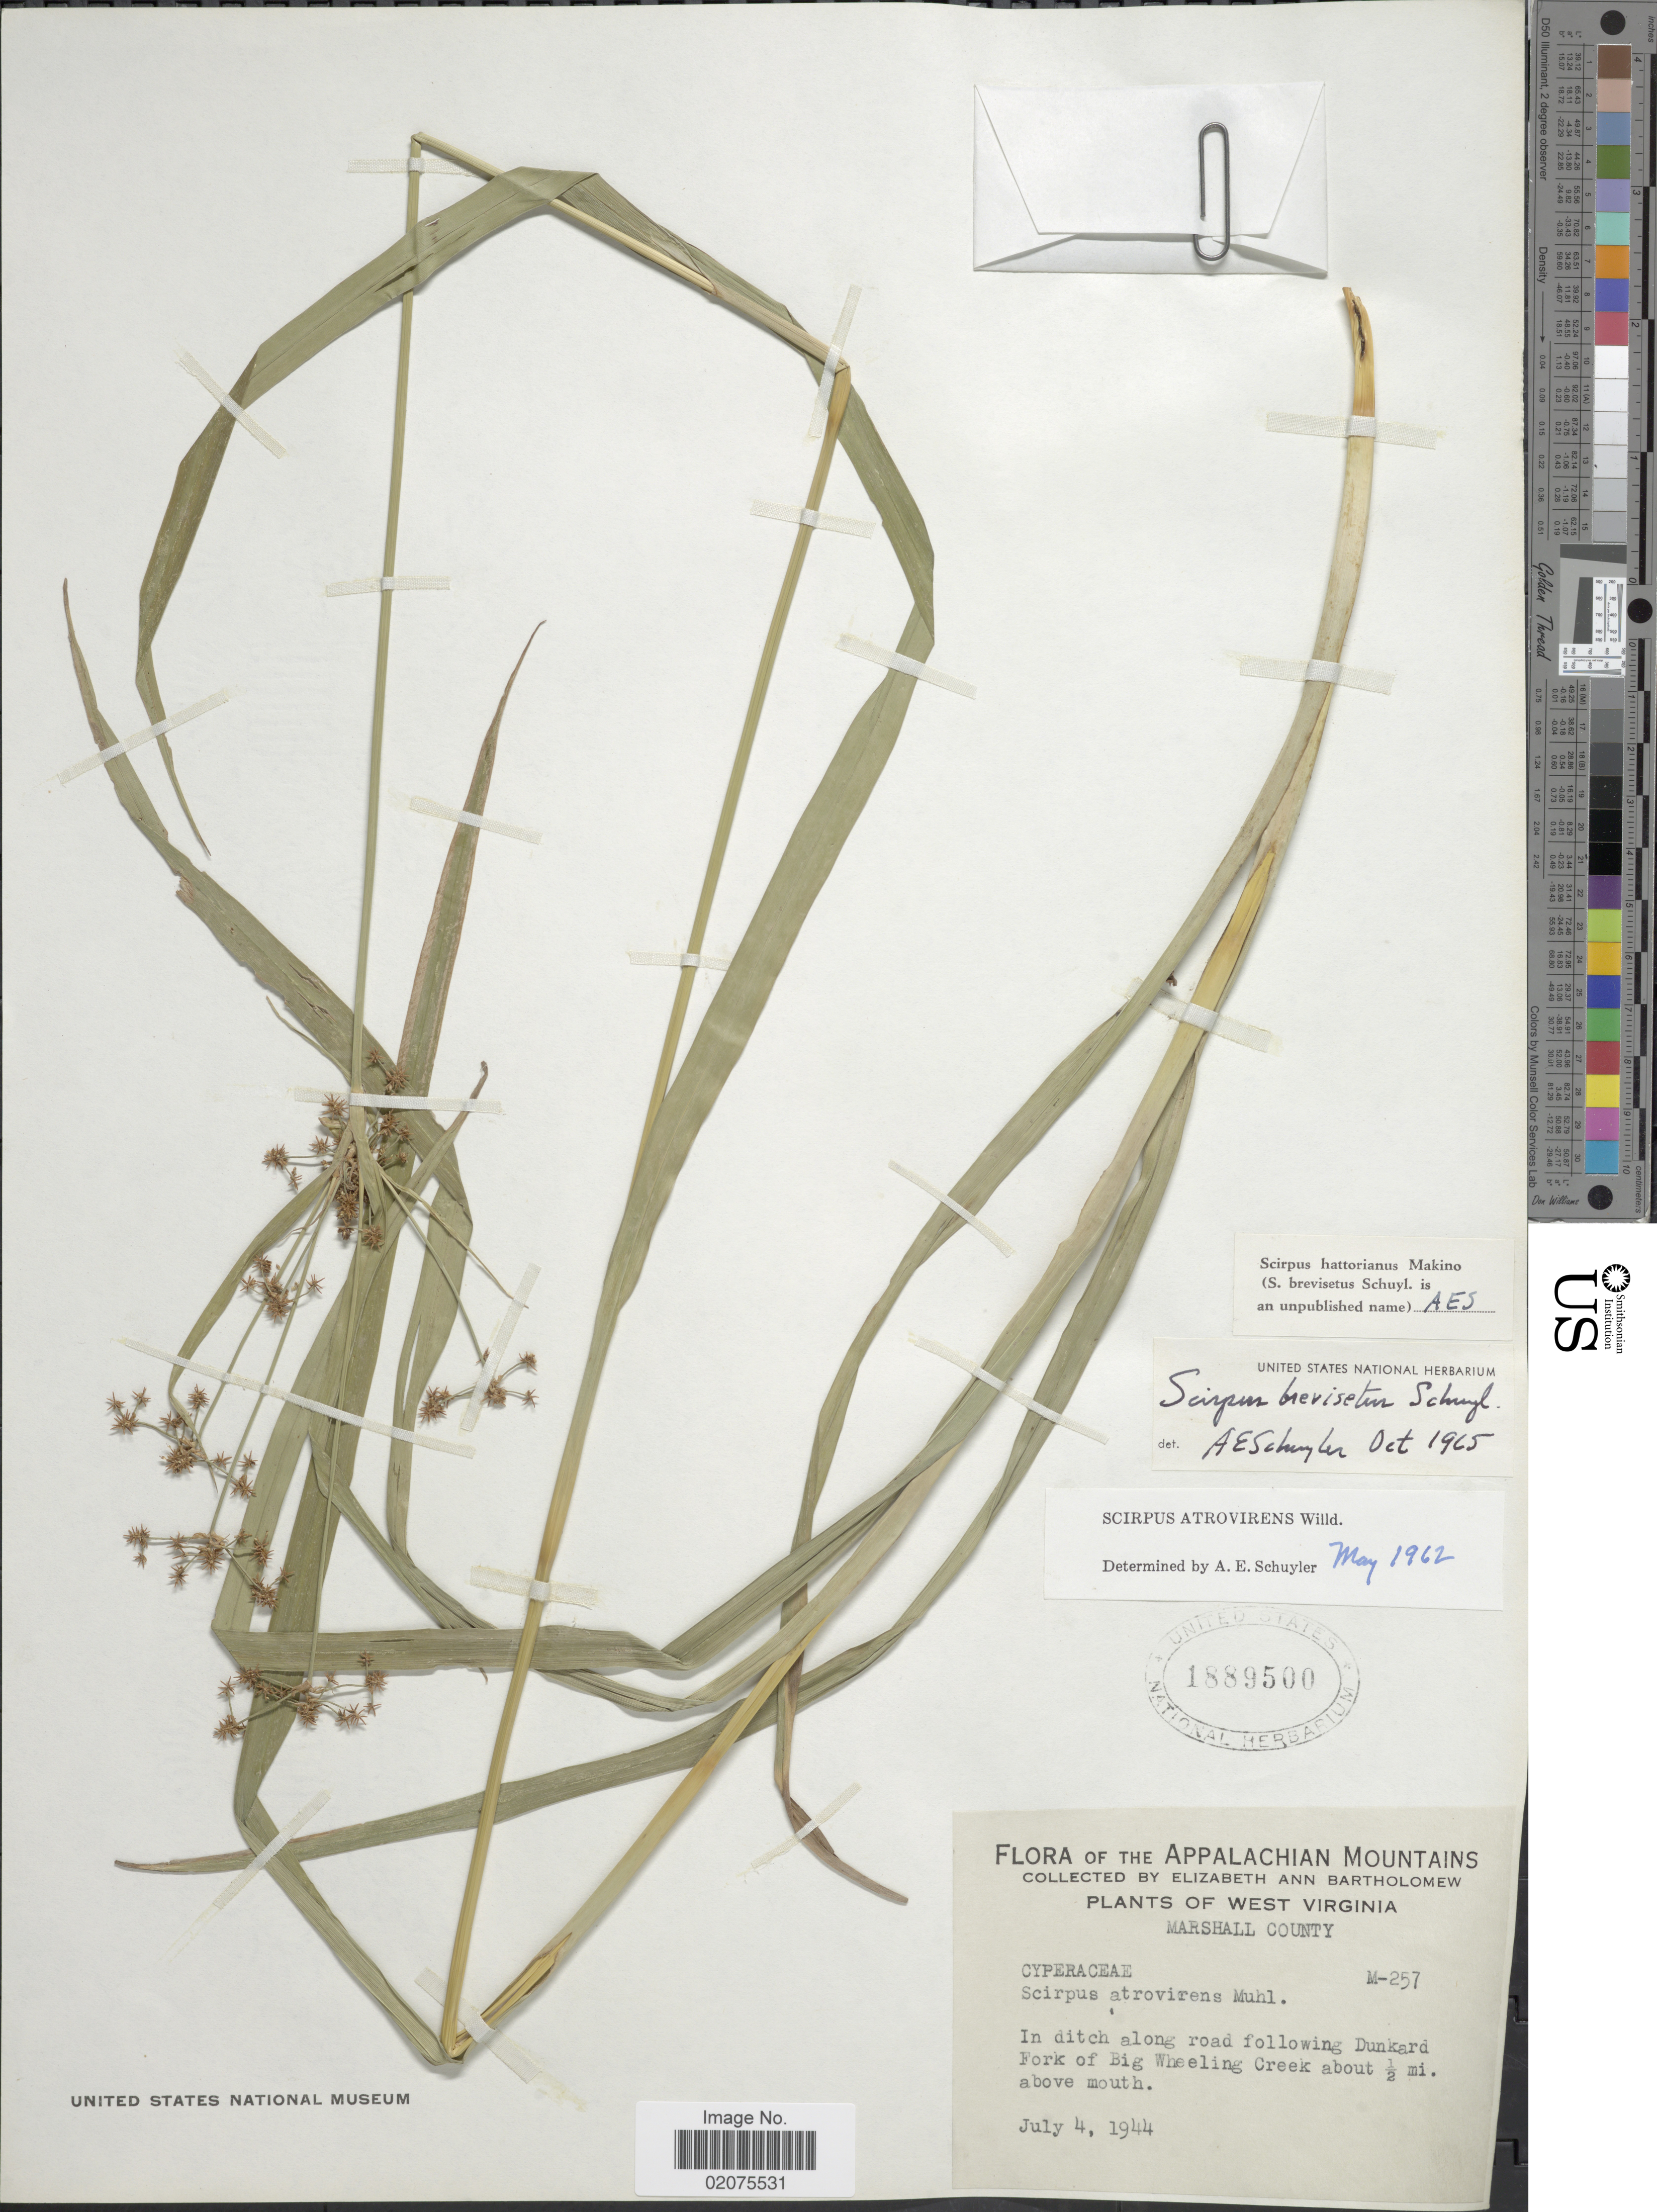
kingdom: Plantae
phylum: Tracheophyta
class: Liliopsida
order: Poales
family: Cyperaceae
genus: Scirpus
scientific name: Scirpus hattorianus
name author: Makino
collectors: E. Bartholomew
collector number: M-257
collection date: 1944-07-04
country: United States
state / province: West Virginia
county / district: Marshall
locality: The Appalachian Mountains. Marshall County. In ditch along road following Dunkard Fork of Big Wheeling Creek about 1/2 mi. above mouth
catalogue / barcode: US 1889500